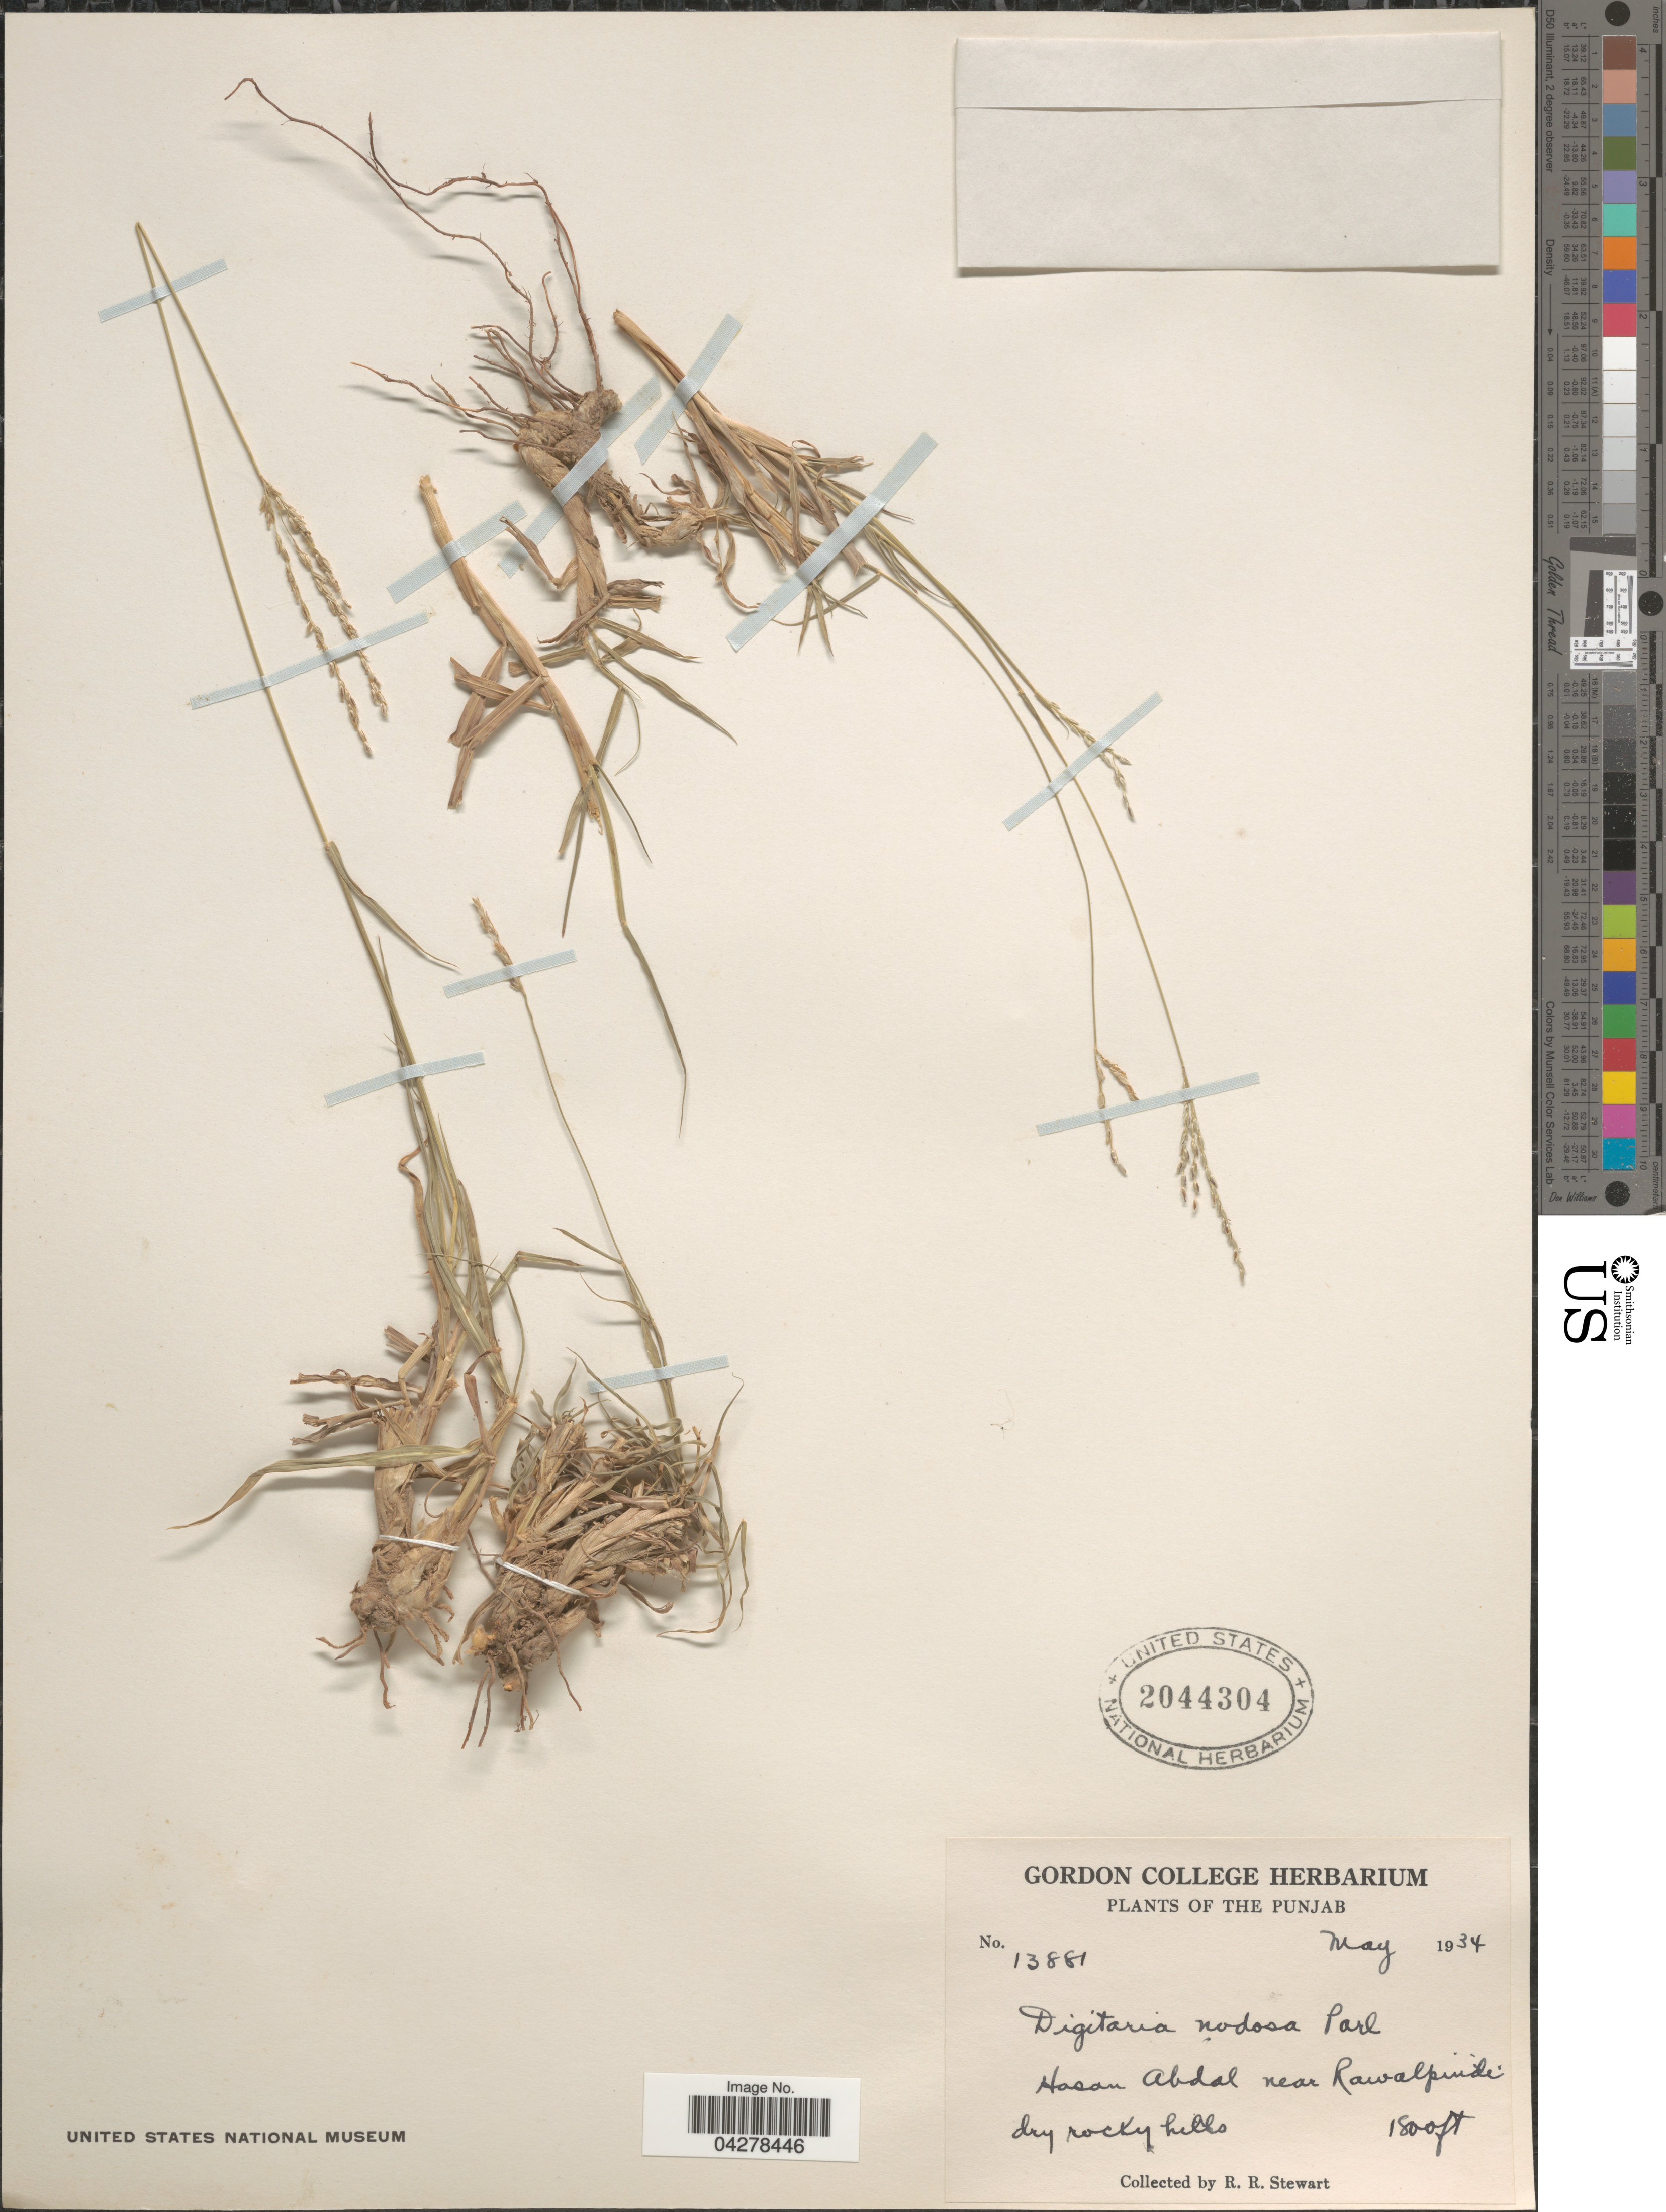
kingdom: Plantae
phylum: Tracheophyta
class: Liliopsida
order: Poales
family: Poaceae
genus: Digitaria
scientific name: Digitaria nodosa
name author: Parl.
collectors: R. Stewart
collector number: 13881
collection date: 1934-05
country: Pakistan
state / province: Punjab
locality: Hasan Abdal near Rawalpindi dry rocky hills.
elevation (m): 549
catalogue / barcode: US 2044304